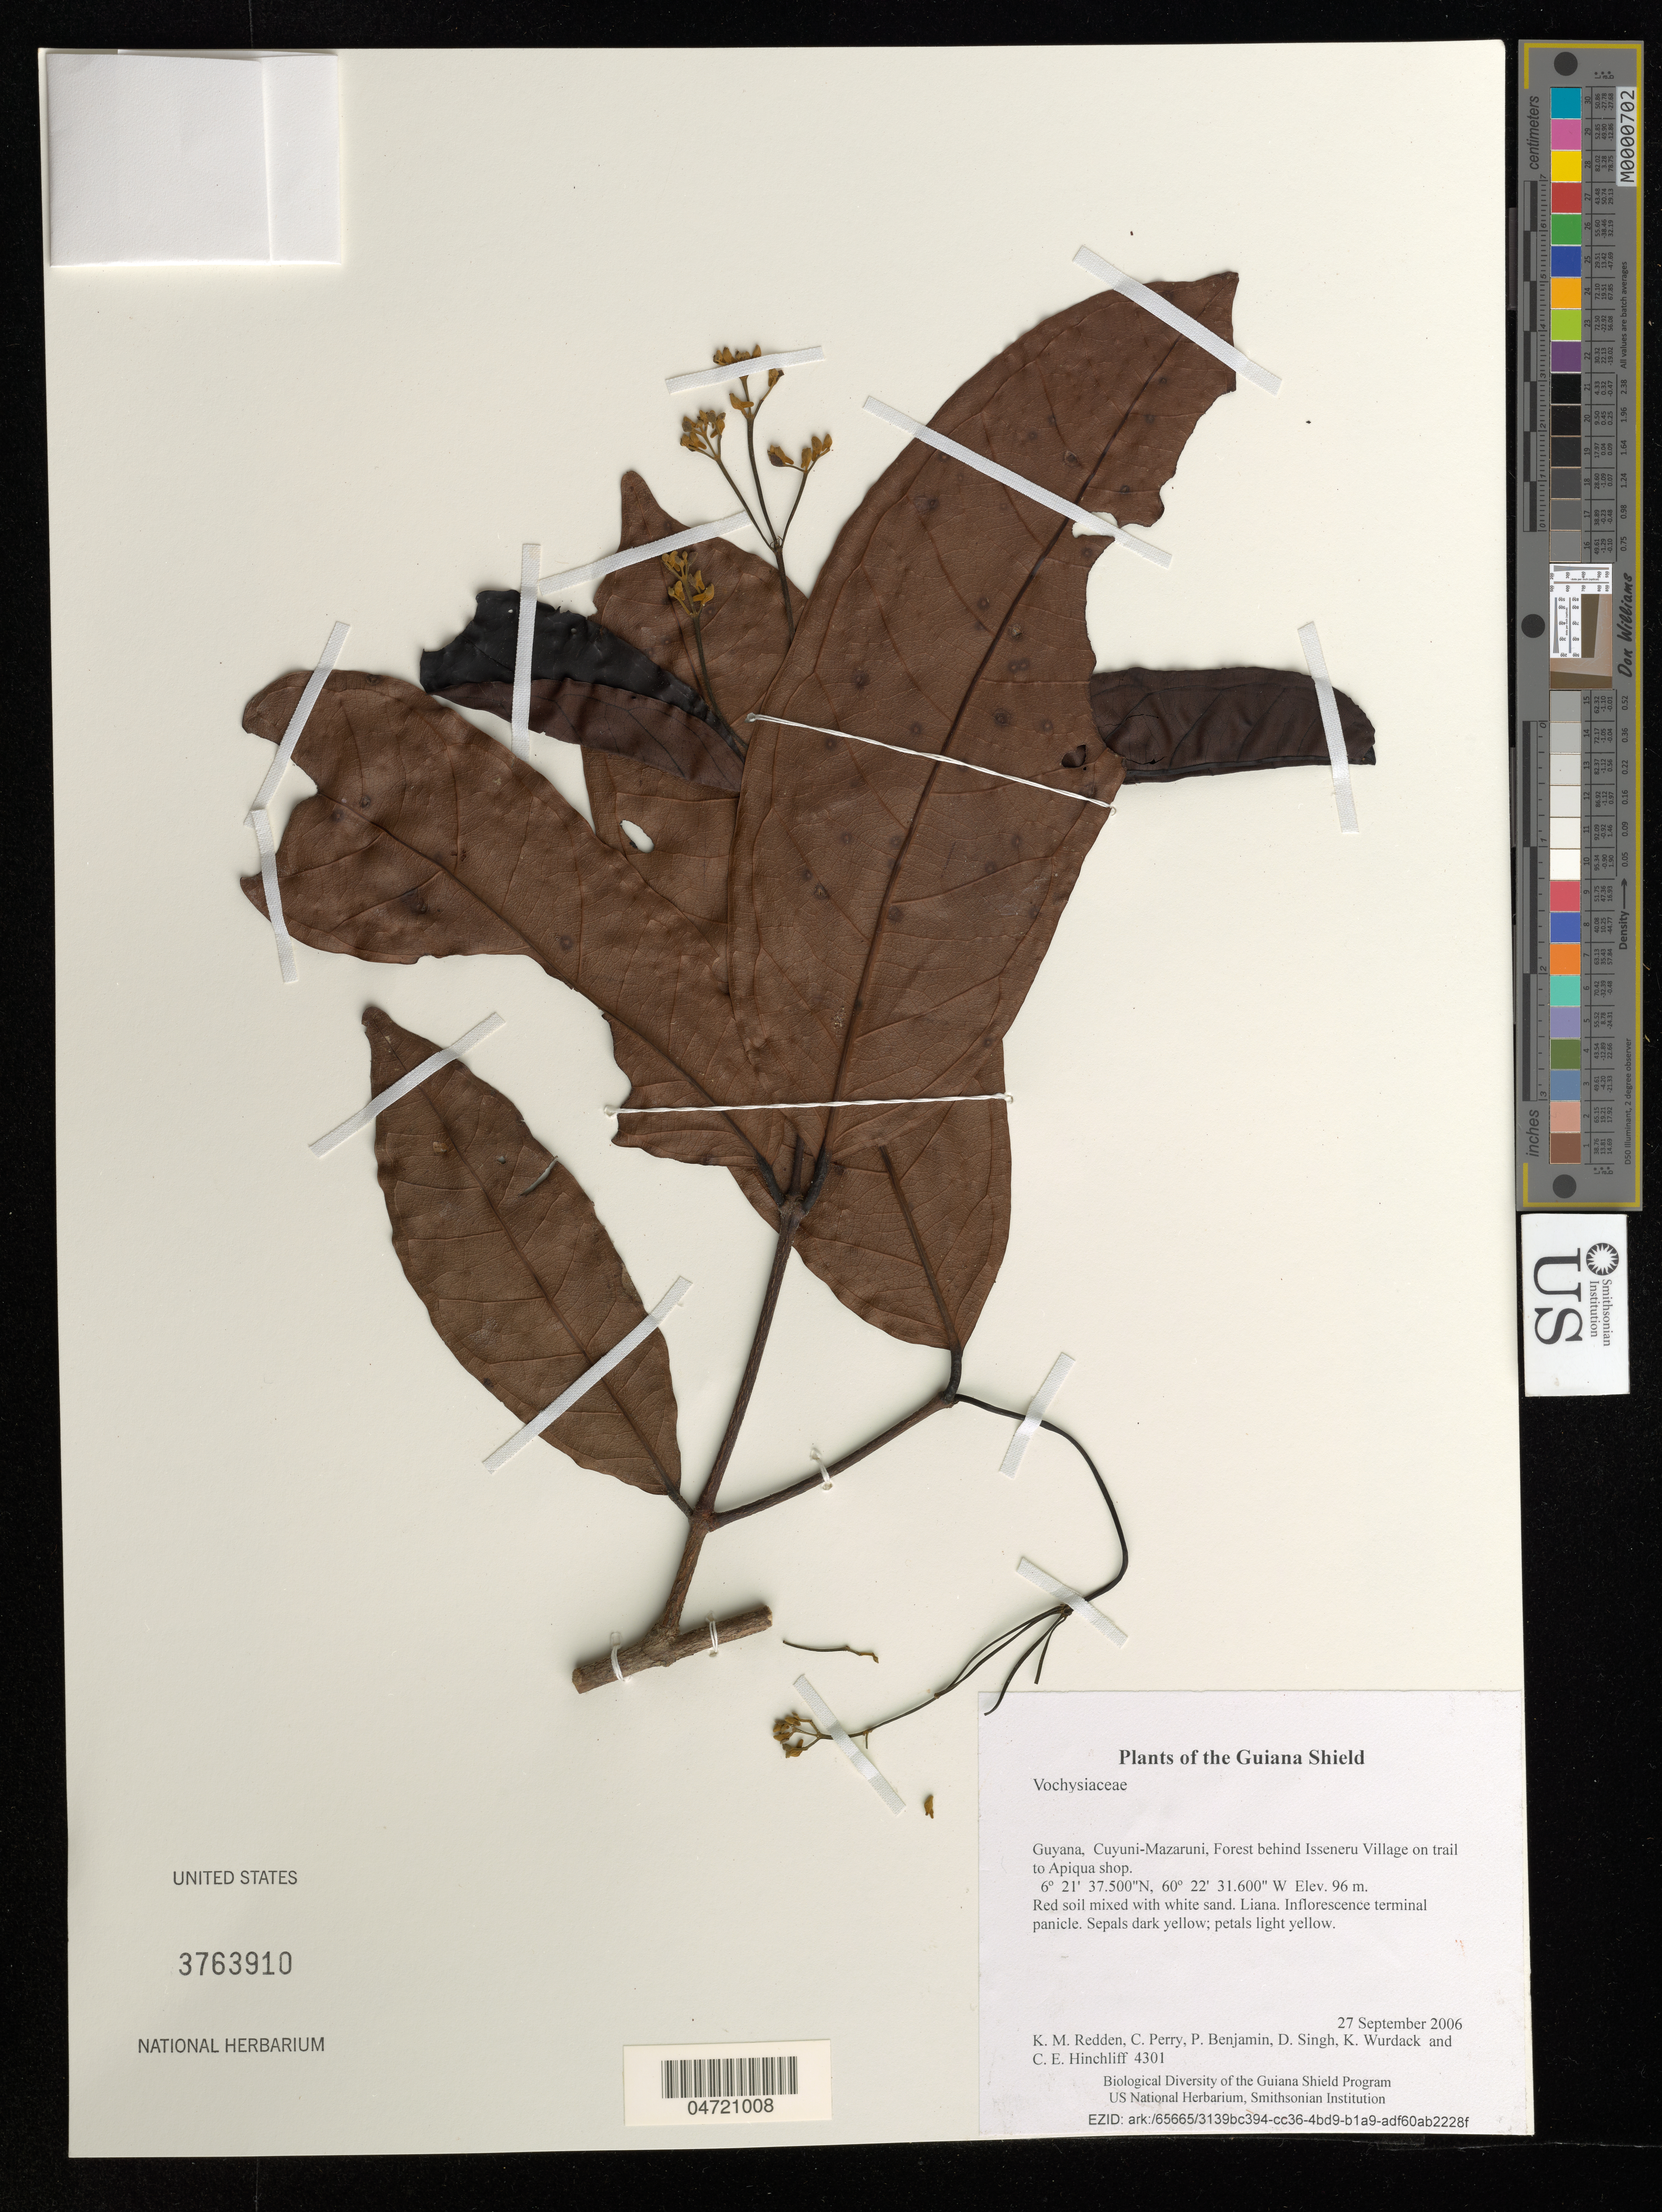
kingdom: Plantae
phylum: Tracheophyta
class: Magnoliopsida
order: Myrtales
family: Vochysiaceae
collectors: K. M. Redden, C. Perry, P. Benjamin, D. Singh, K. Wurdack & C. E. Hinchliff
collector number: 4301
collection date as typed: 27 September 2006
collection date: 2006-09-27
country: Guyana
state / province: Cuyuni-Mazaruni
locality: Forest behind Isseneru Village on trail to Apiqua shop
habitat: Red soil mixed with white sand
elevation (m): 96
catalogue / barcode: US 3763910